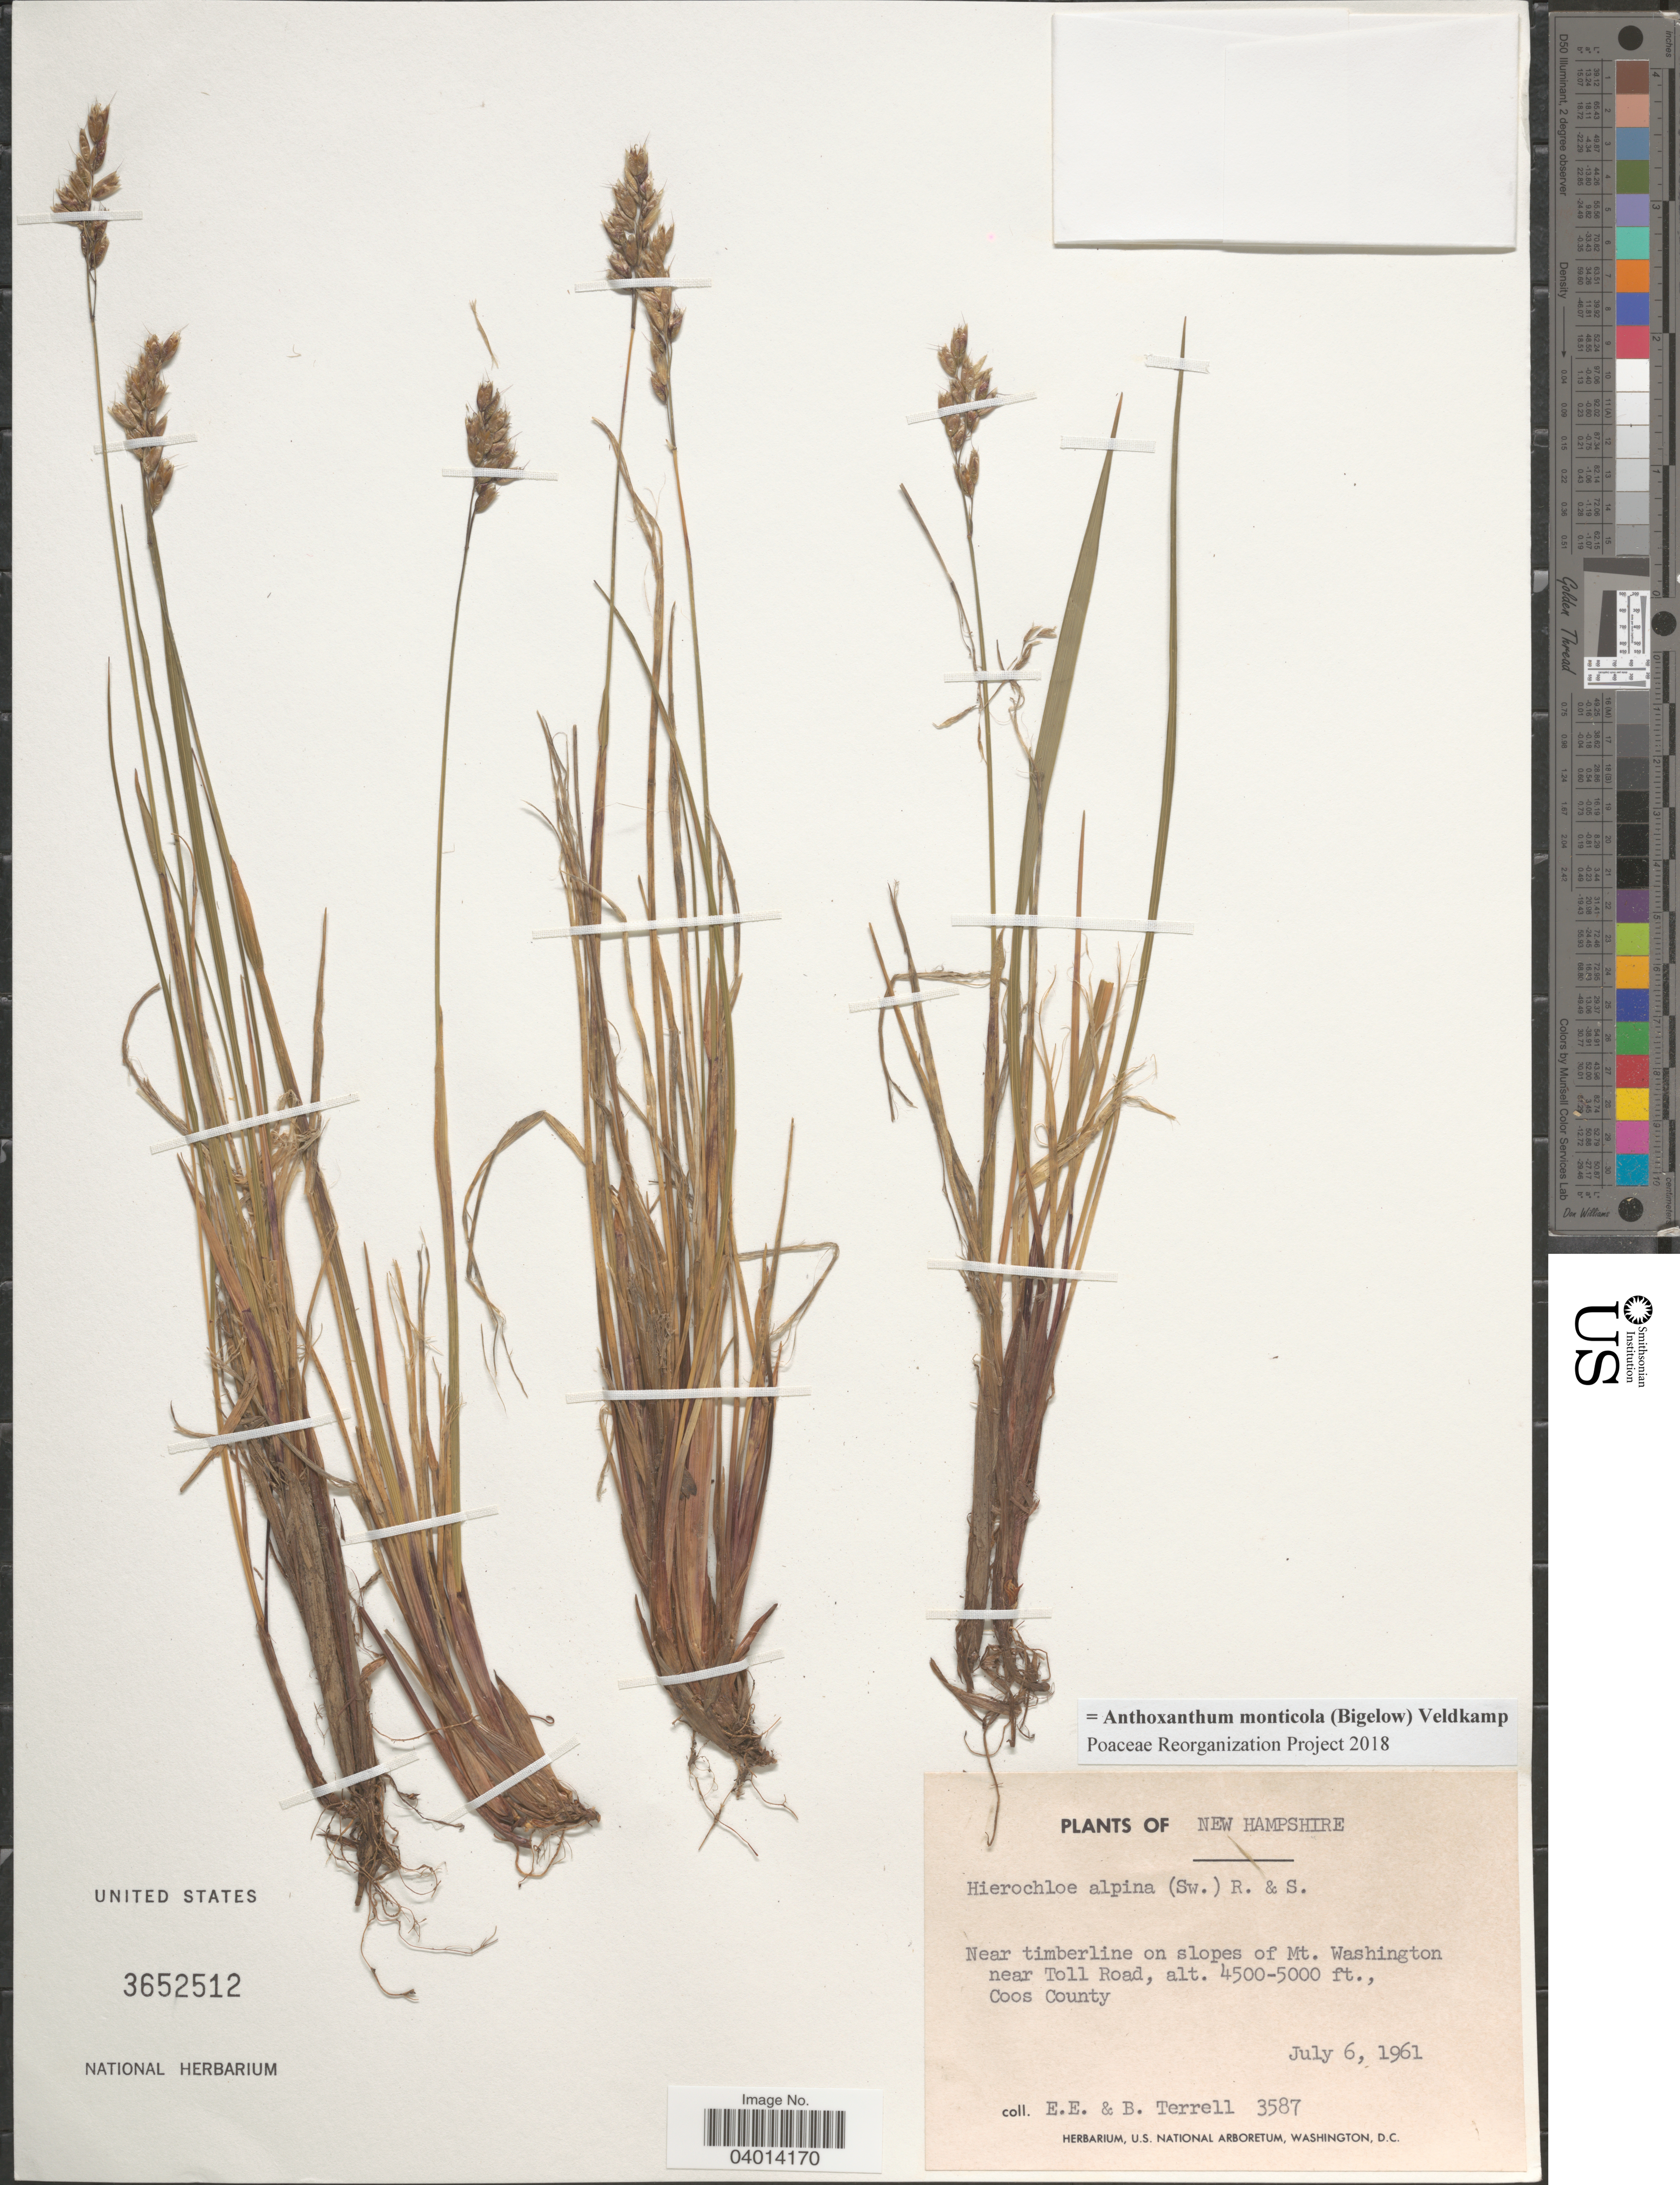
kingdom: Plantae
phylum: Tracheophyta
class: Liliopsida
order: Poales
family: Poaceae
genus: Anthoxanthum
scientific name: Anthoxanthum monticola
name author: (Bigelow) Veldkamp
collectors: E. E. Terrell & B. Terrell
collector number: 3587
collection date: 1961-07-06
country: United States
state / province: New Hampshire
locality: Near timberline on slopes of Mt. Washington near Toll Road, Coos County.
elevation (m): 1372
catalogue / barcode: US 3652512